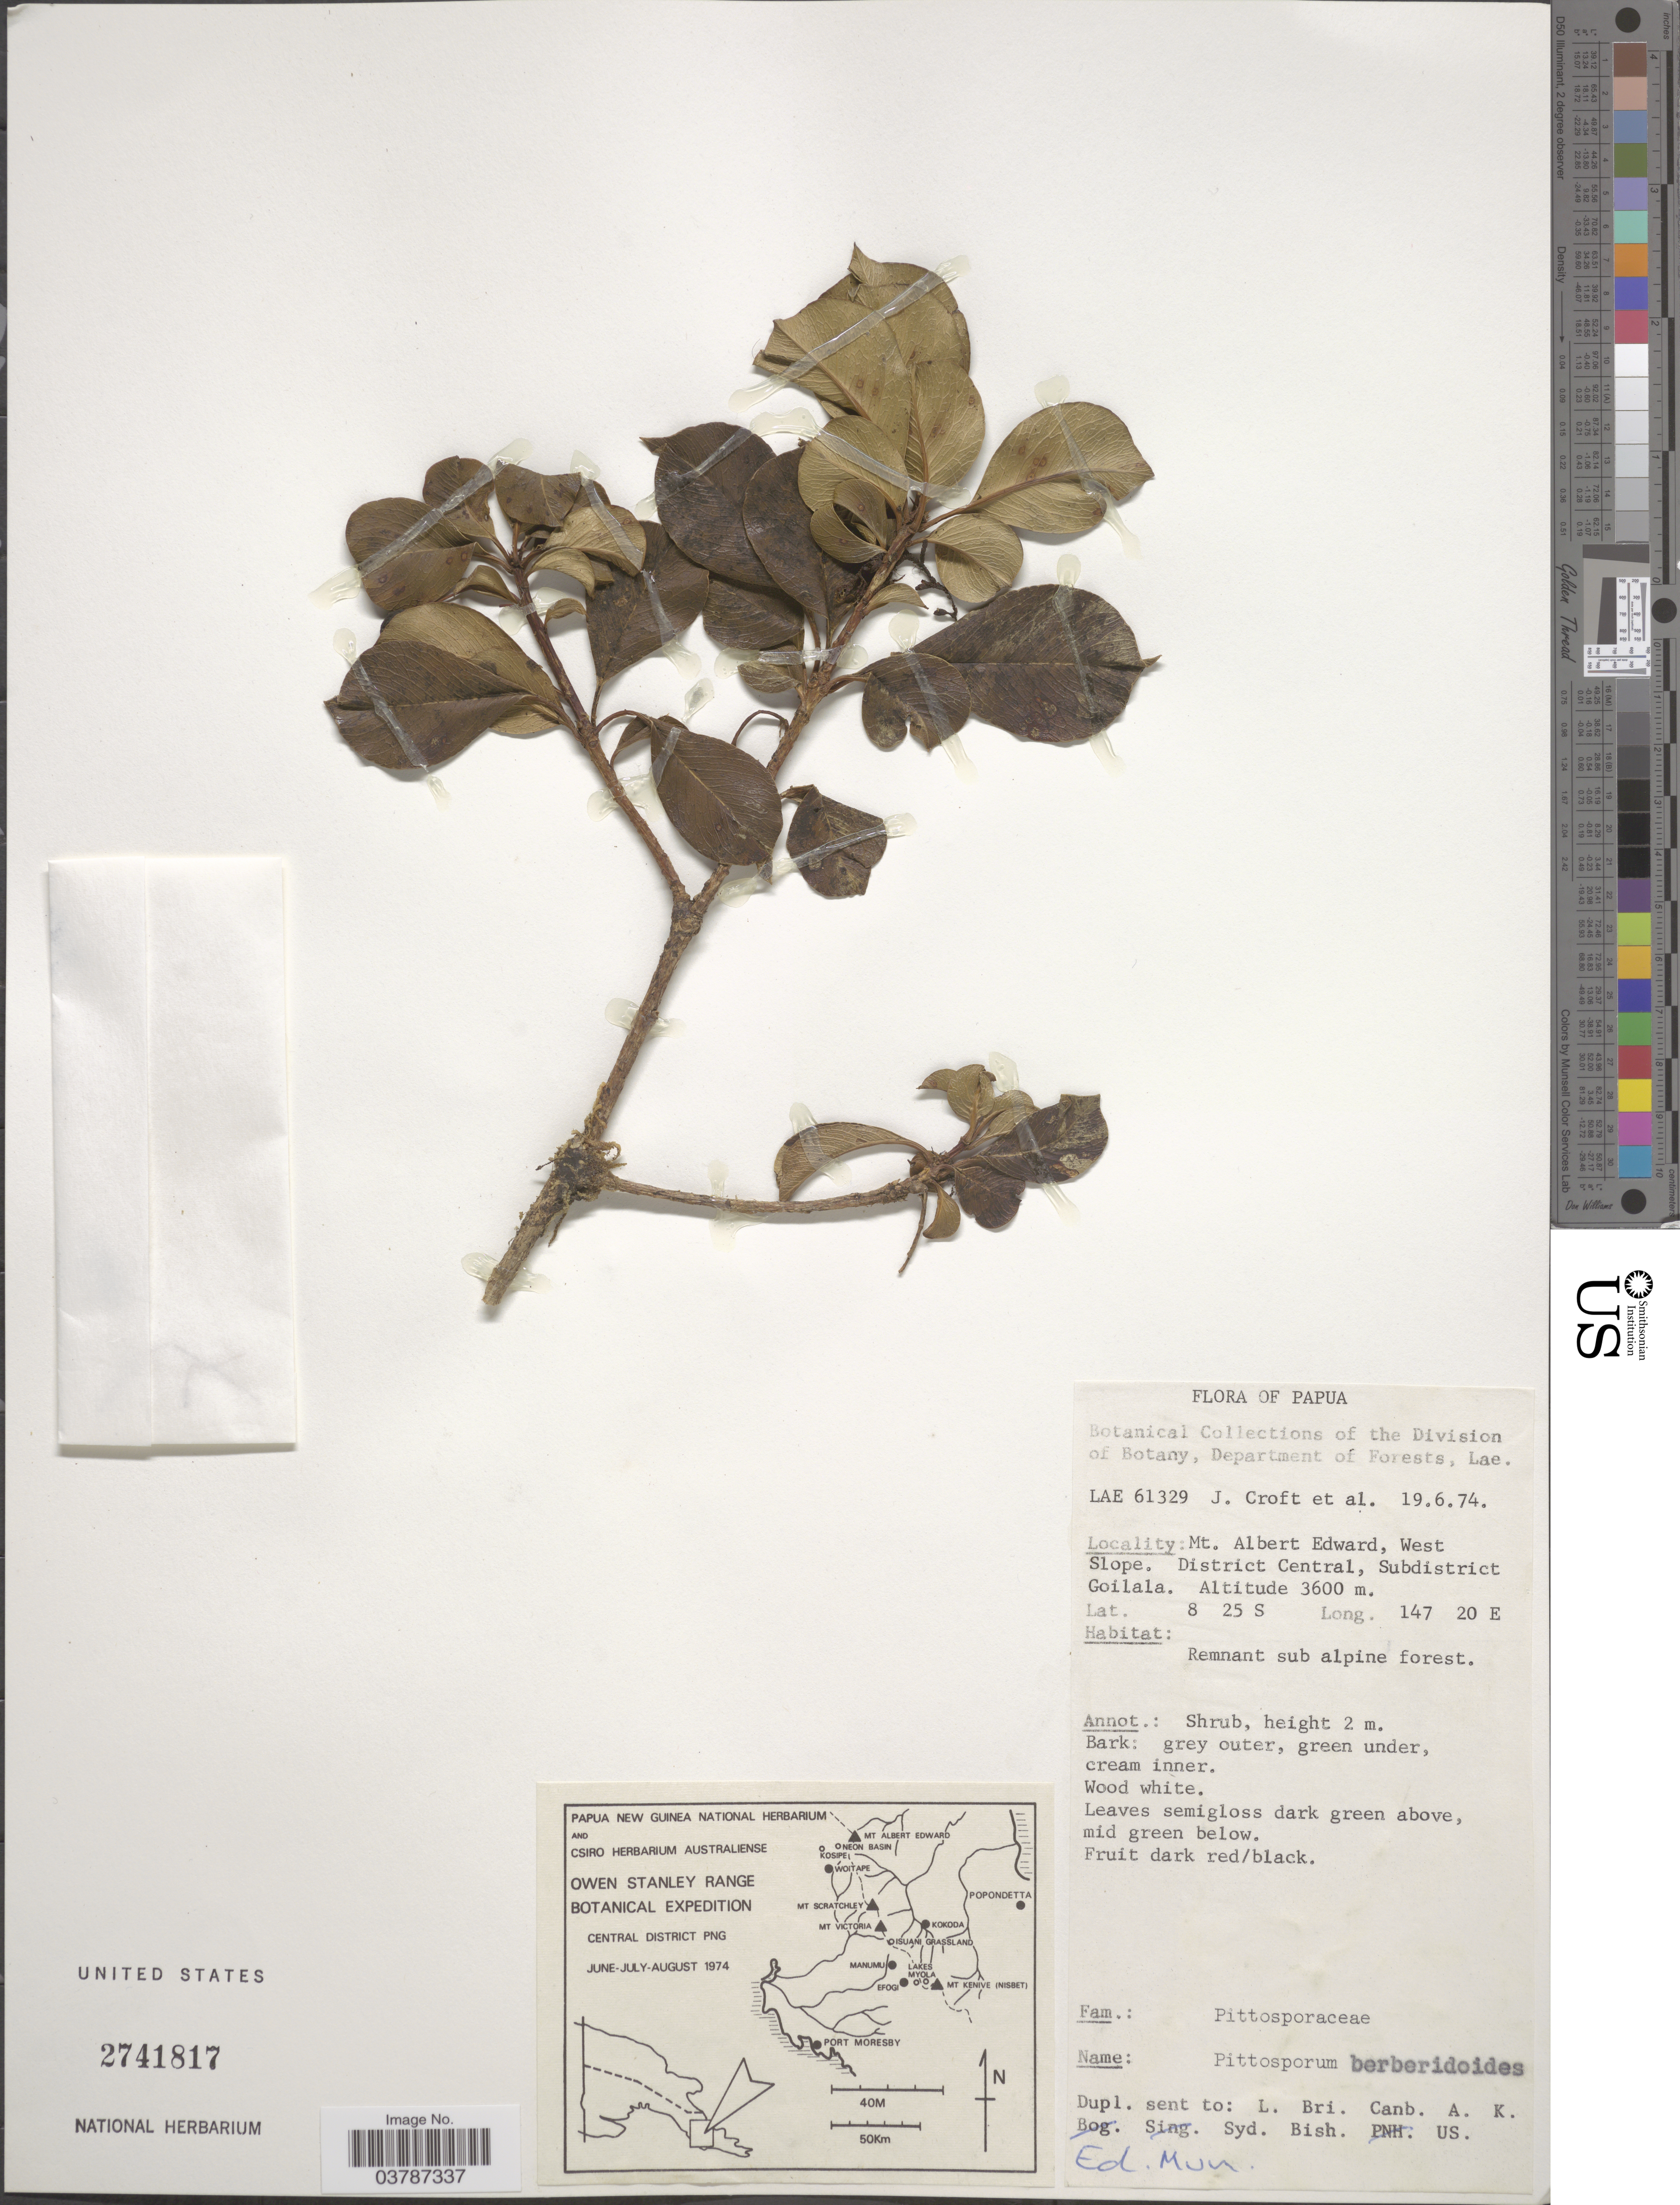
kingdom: Plantae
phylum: Tracheophyta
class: Magnoliopsida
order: Apiales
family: Pittosporaceae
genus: Pittosporum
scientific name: Pittosporum berberidoides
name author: Burkill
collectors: J. Croft & et al.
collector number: LAE61329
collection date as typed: Transcribed d/m/y: 19/6/74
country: Papua New Guinea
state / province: Central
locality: Papua. Mt. Albert Edward. West slope. District Central, Subdistrict Goilala.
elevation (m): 3600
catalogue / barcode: US 2741817